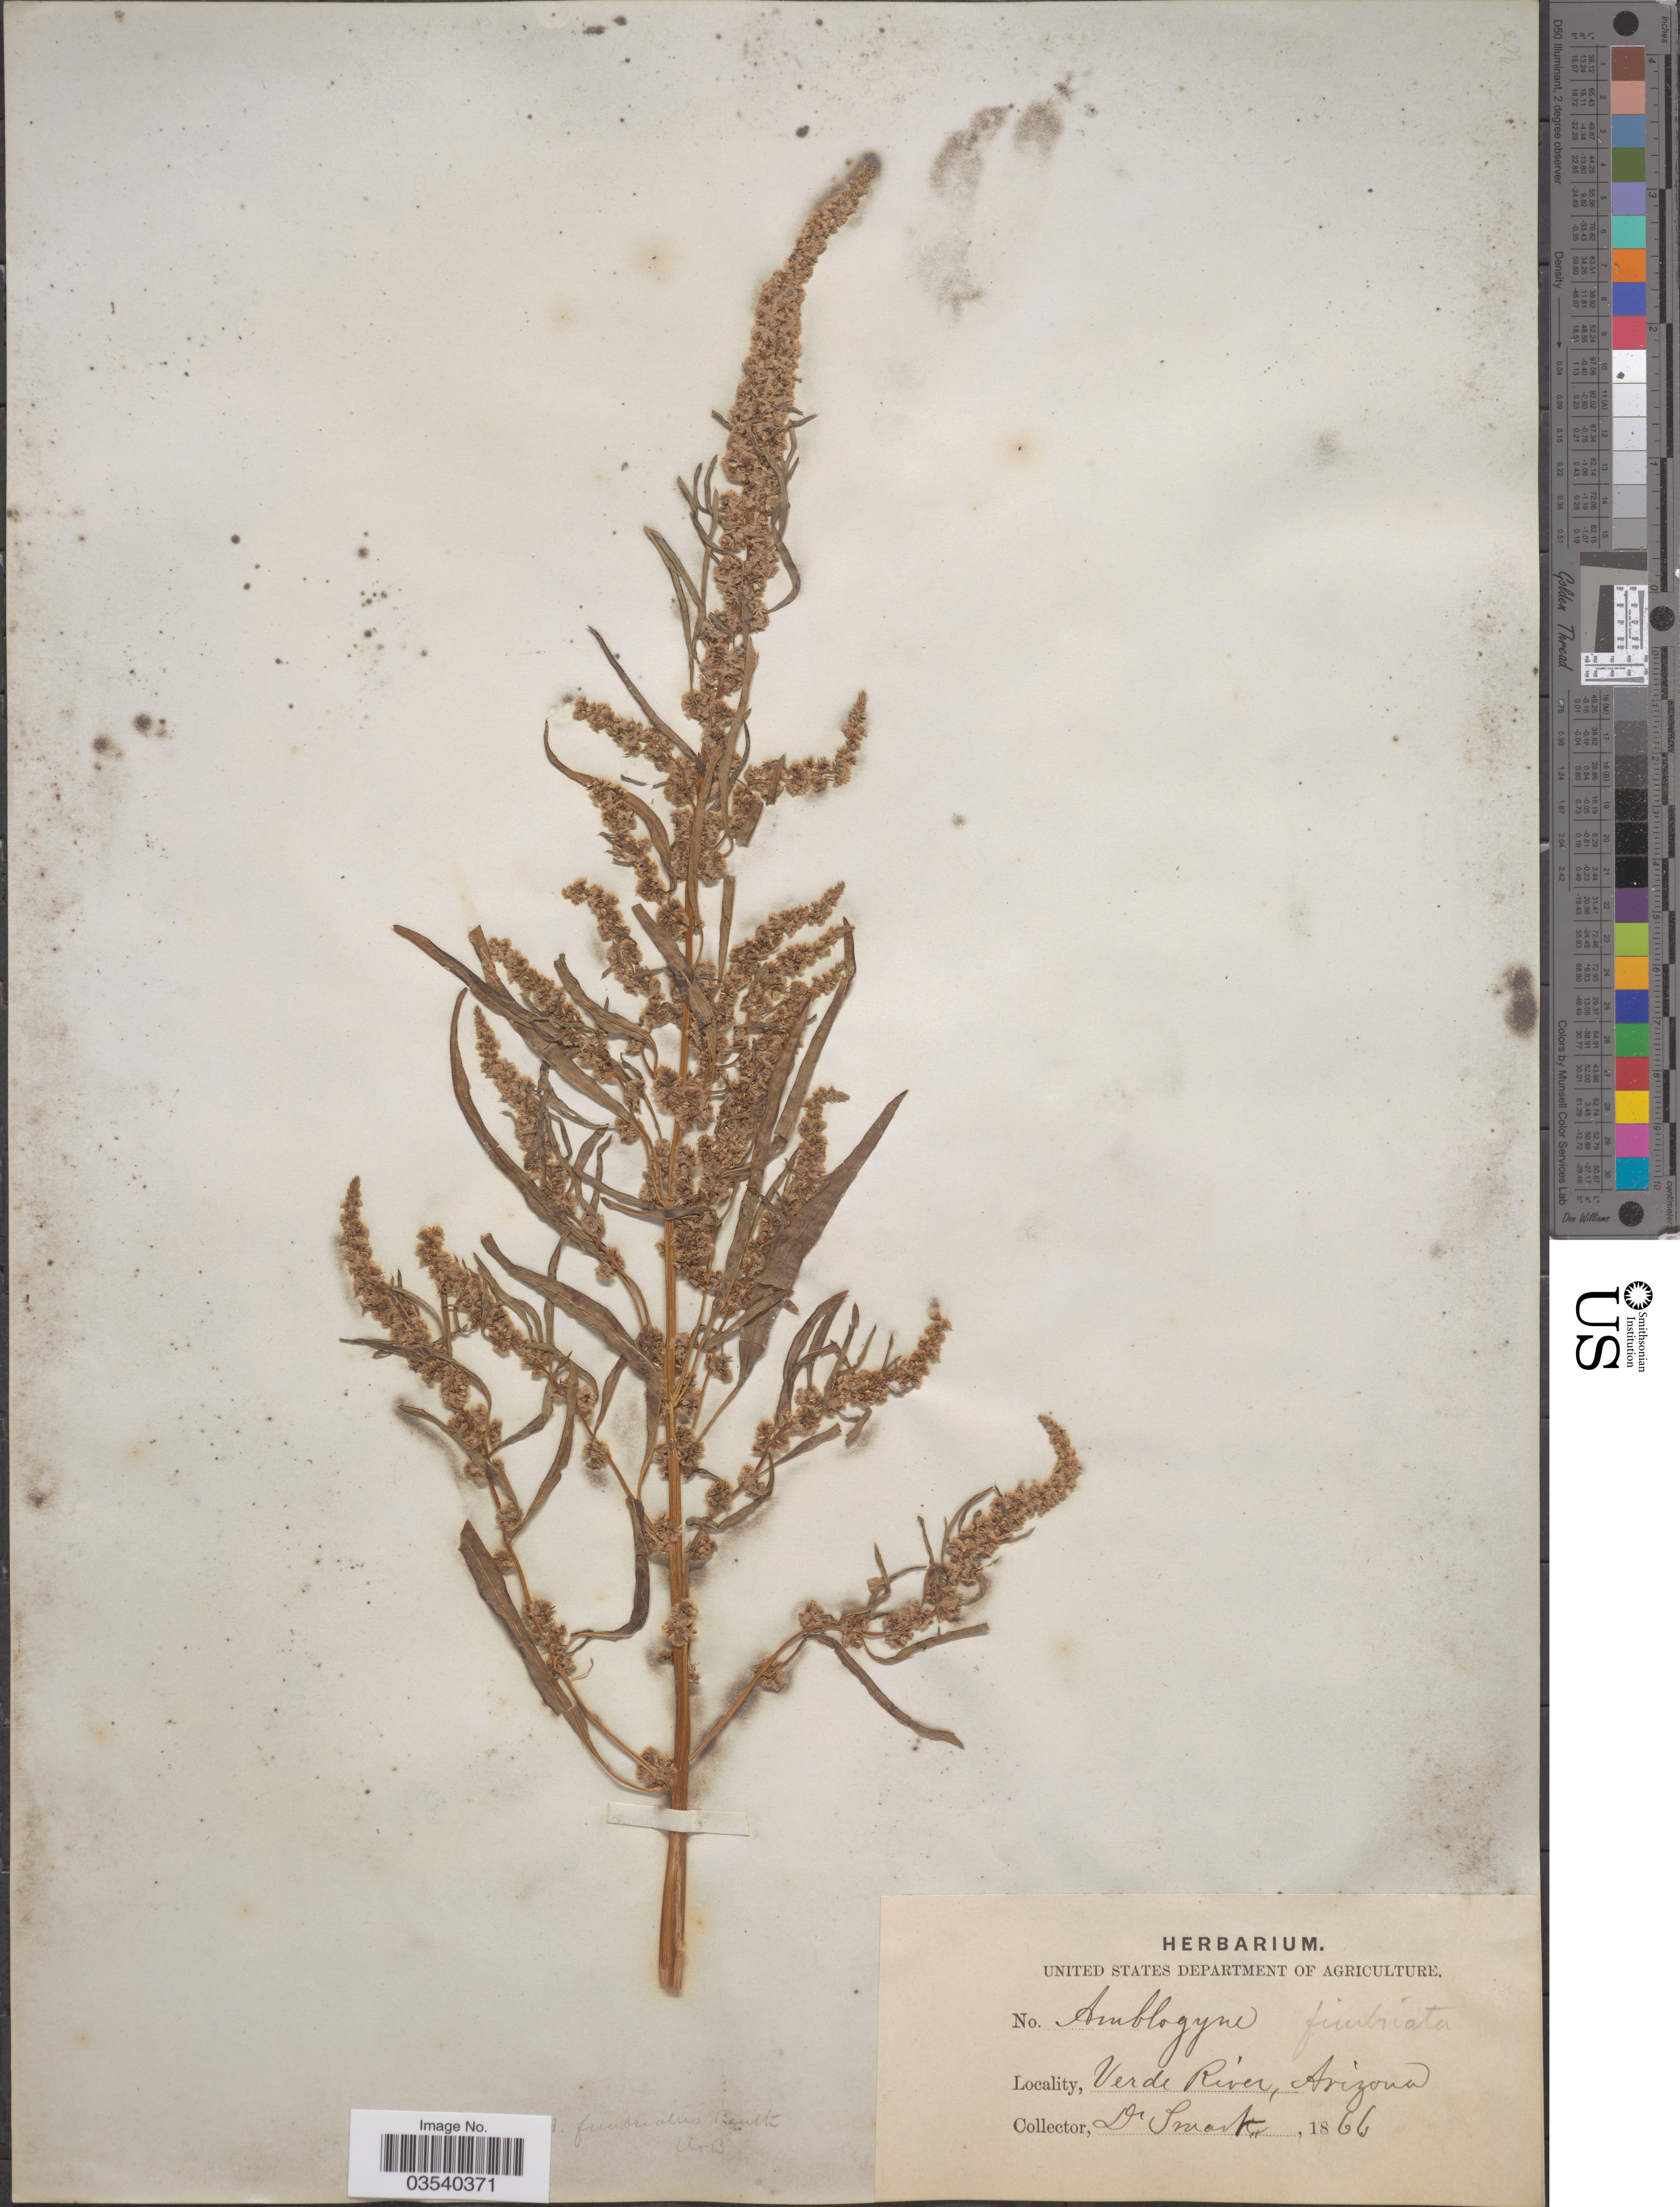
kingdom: Plantae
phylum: Tracheophyta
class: Magnoliopsida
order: Caryophyllales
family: Amaranthaceae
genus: Amaranthus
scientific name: Amaranthus fimbriatus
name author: (Torr.) Benth. ex S. Watson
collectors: -. Smart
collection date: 1866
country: United States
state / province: Arizona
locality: Verde River.